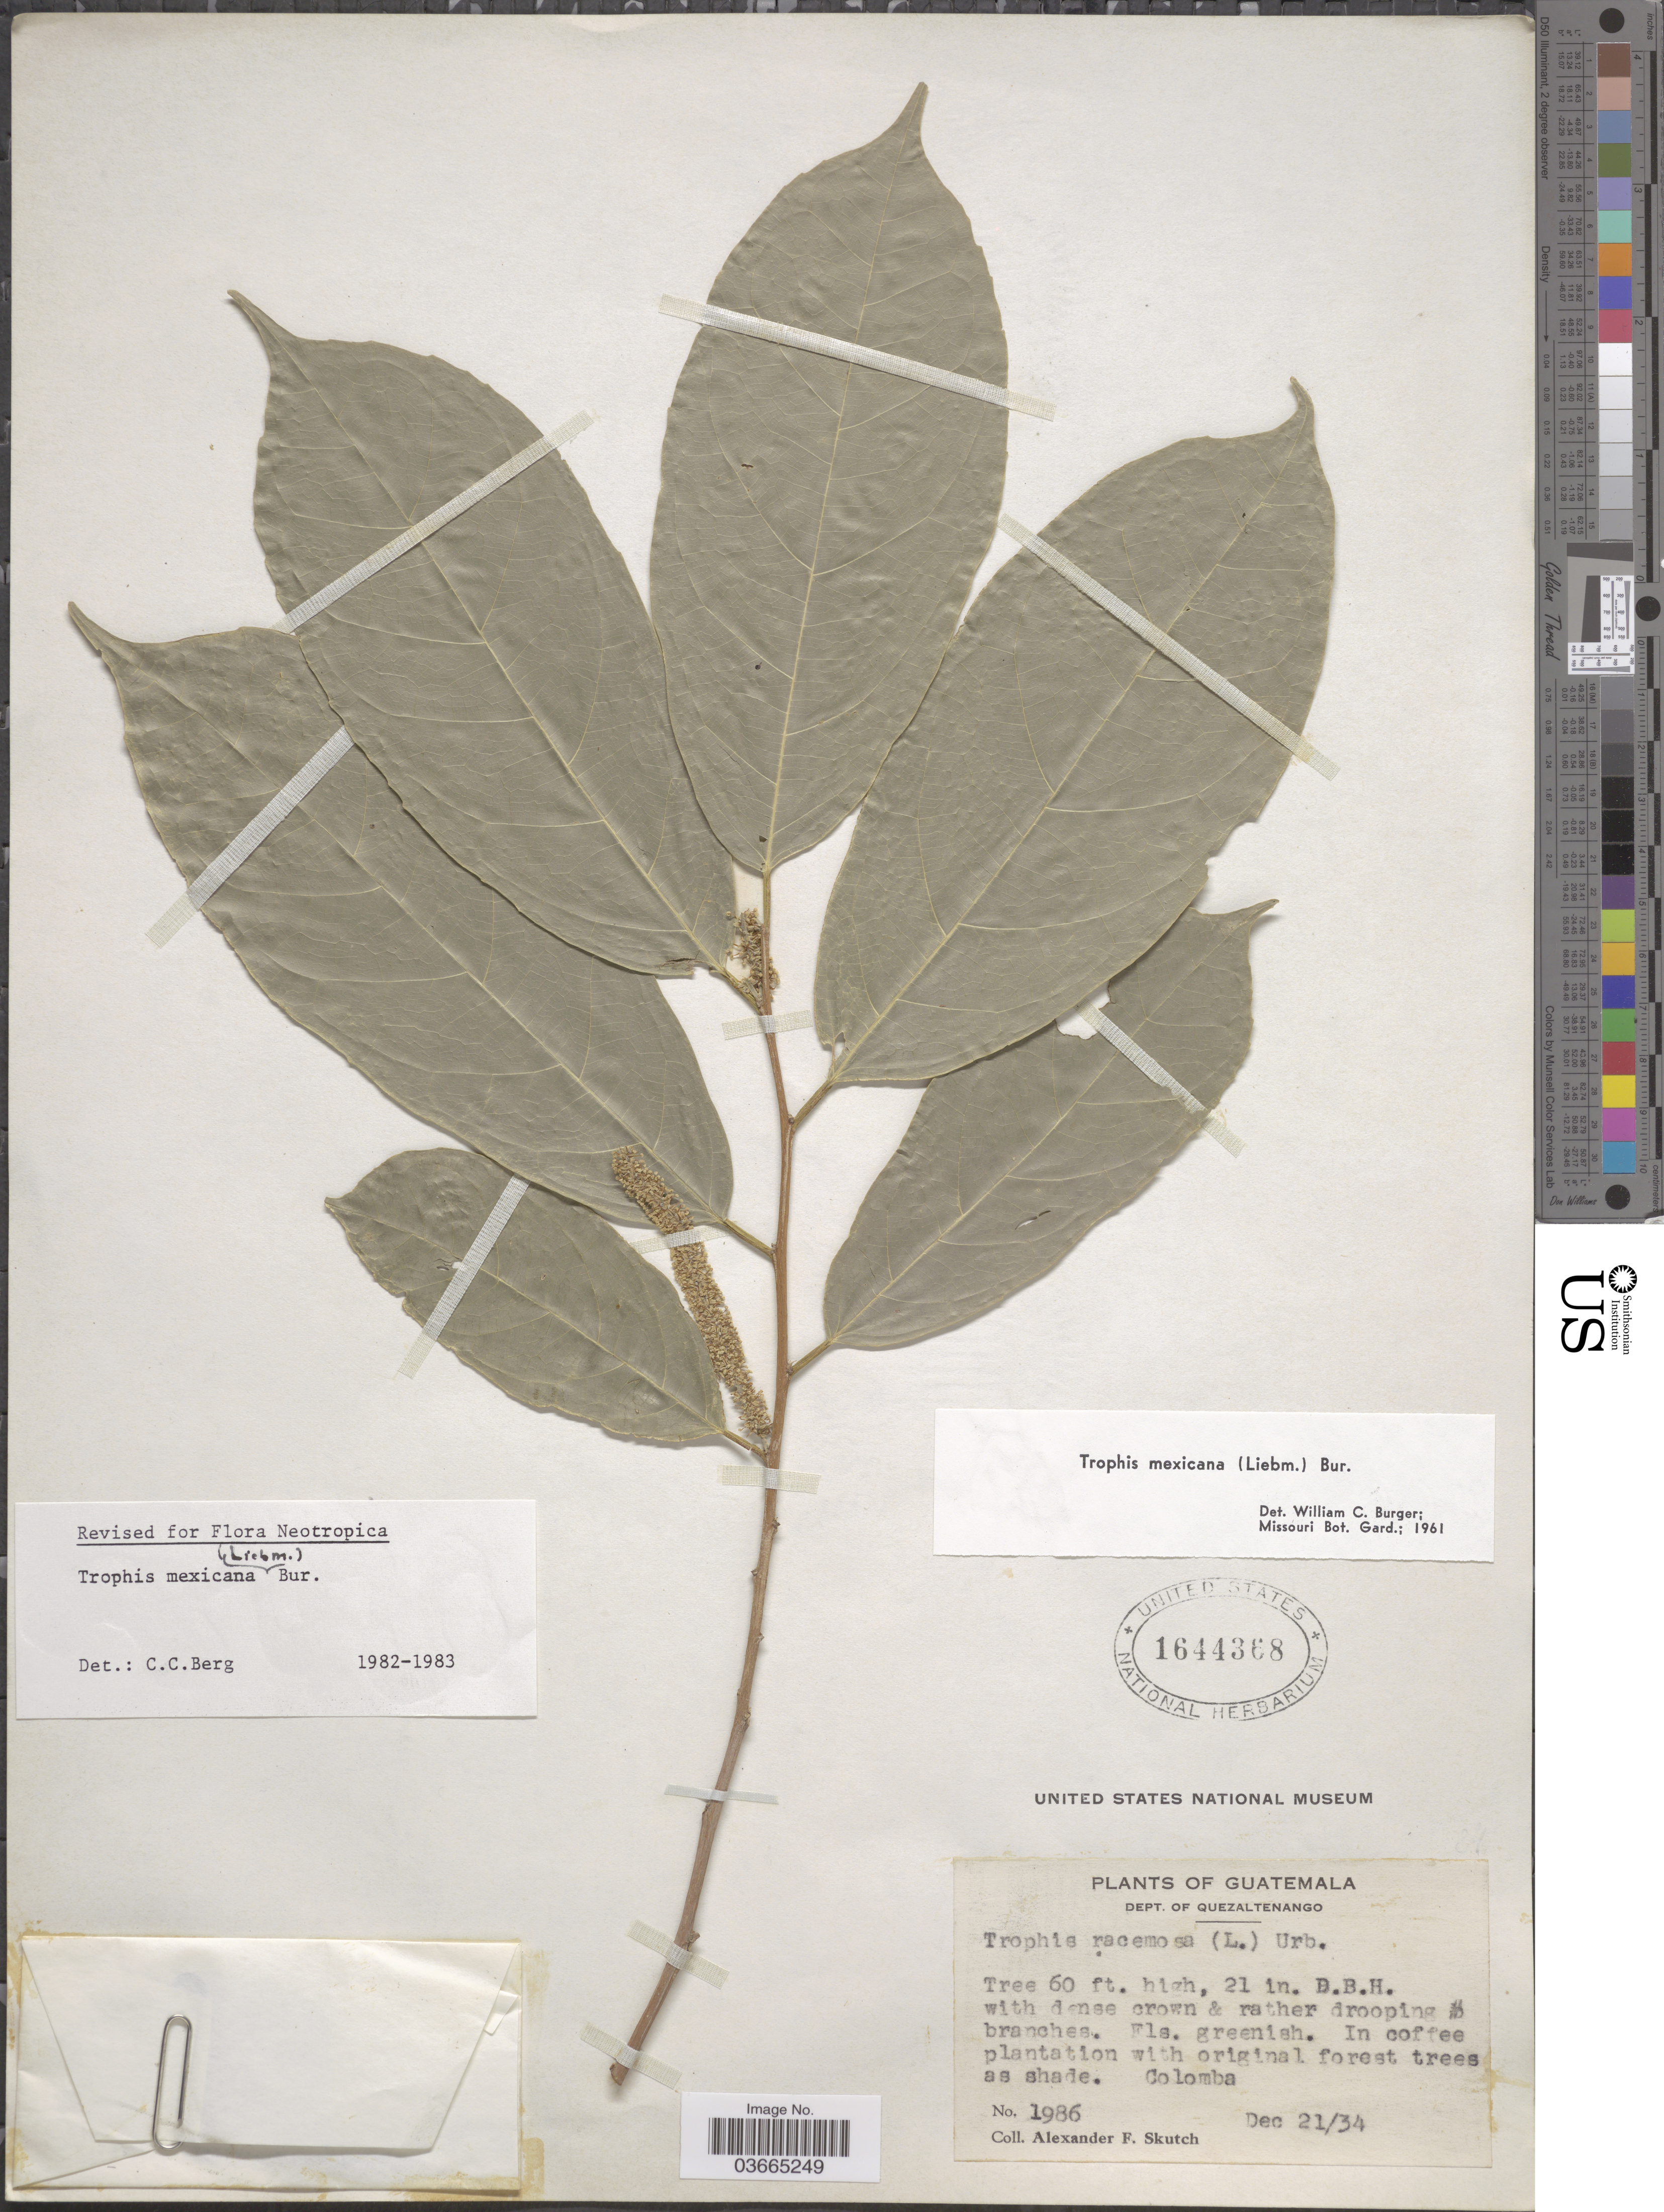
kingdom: Plantae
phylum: Tracheophyta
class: Magnoliopsida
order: Rosales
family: Moraceae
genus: Trophis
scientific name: Trophis mexicana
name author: (Liebm.) Bureau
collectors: A. F. Skutch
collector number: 1986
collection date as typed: Transcribed d/m/y: 21/12/34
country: Guatemala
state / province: Quetzaltenango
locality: Dept. of Quezaltenango. Colomba.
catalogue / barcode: US 1644368